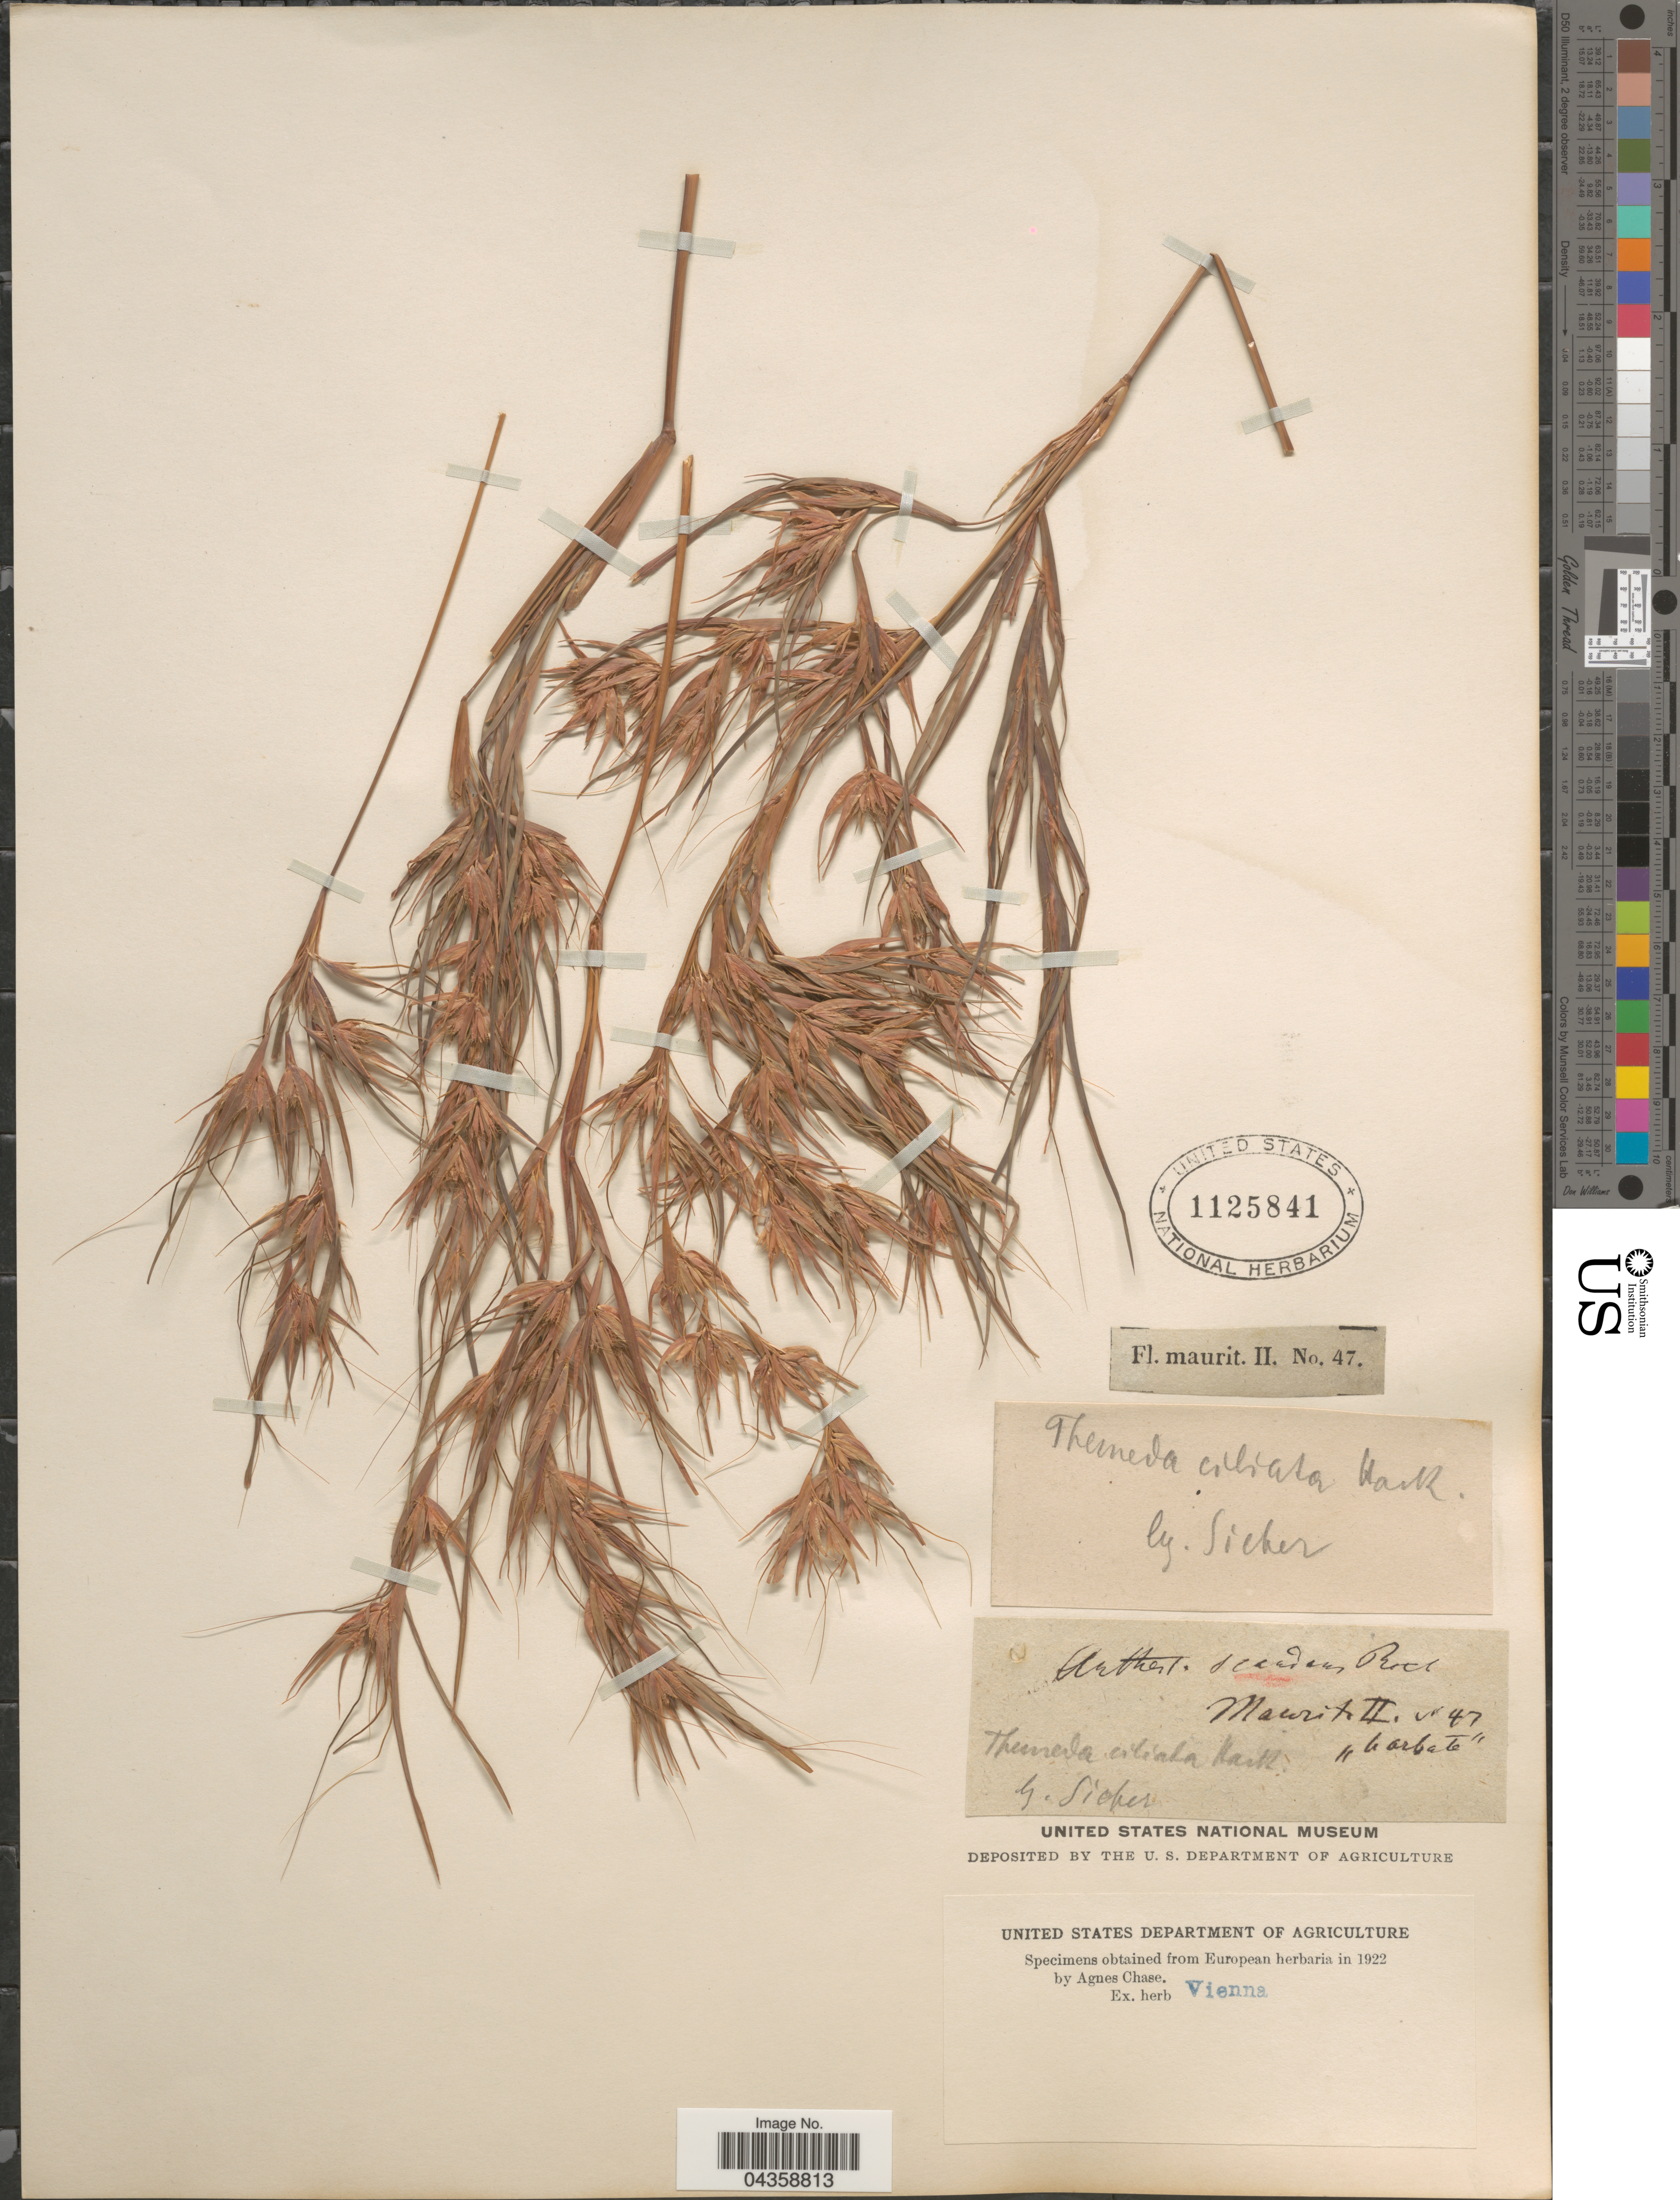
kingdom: Plantae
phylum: Tracheophyta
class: Liliopsida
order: Poales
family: Poaceae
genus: Themeda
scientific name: Themeda quadrivalvis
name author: (L.) Kuntze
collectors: -- Sieber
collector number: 47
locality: Maurit. II.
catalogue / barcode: US 1125841